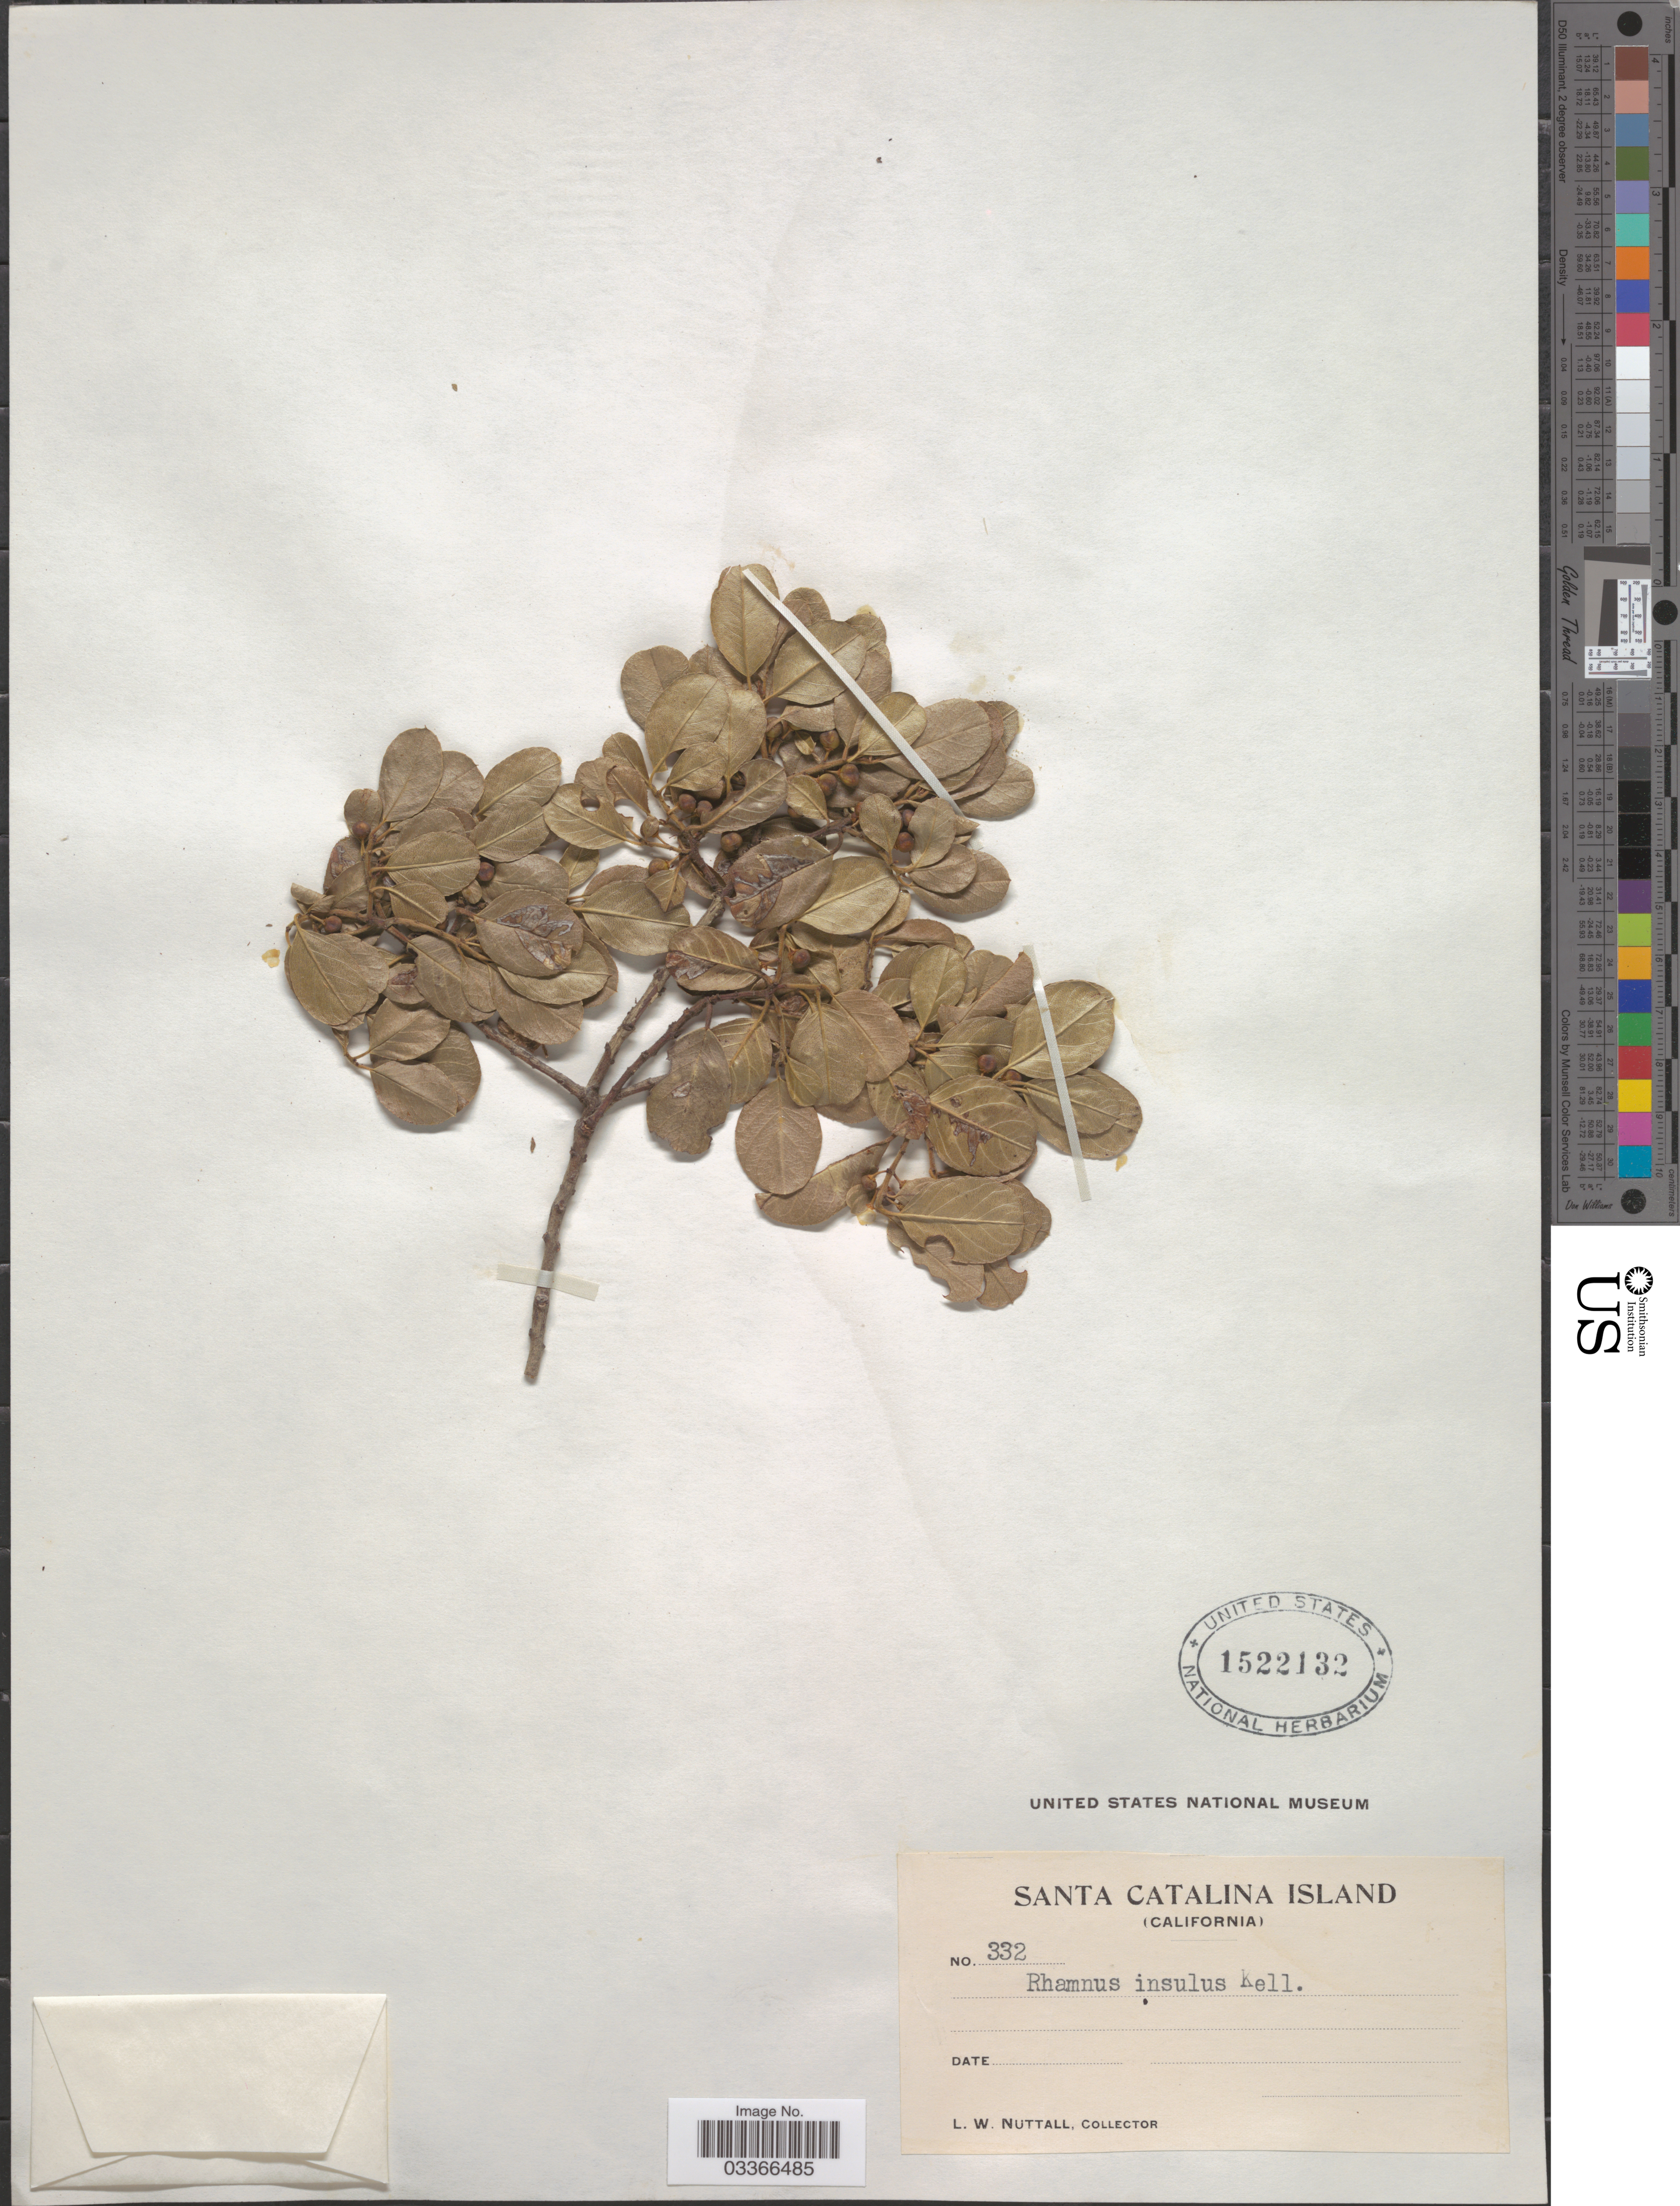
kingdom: Plantae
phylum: Tracheophyta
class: Magnoliopsida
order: Rosales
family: Rhamnaceae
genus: Rhamnus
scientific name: Rhamnus insularis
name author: Greene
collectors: L. W. Nuttall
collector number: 332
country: United States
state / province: California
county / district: Los Angeles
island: Santa Catalina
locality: Santa Catalina Island.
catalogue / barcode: US 1522132